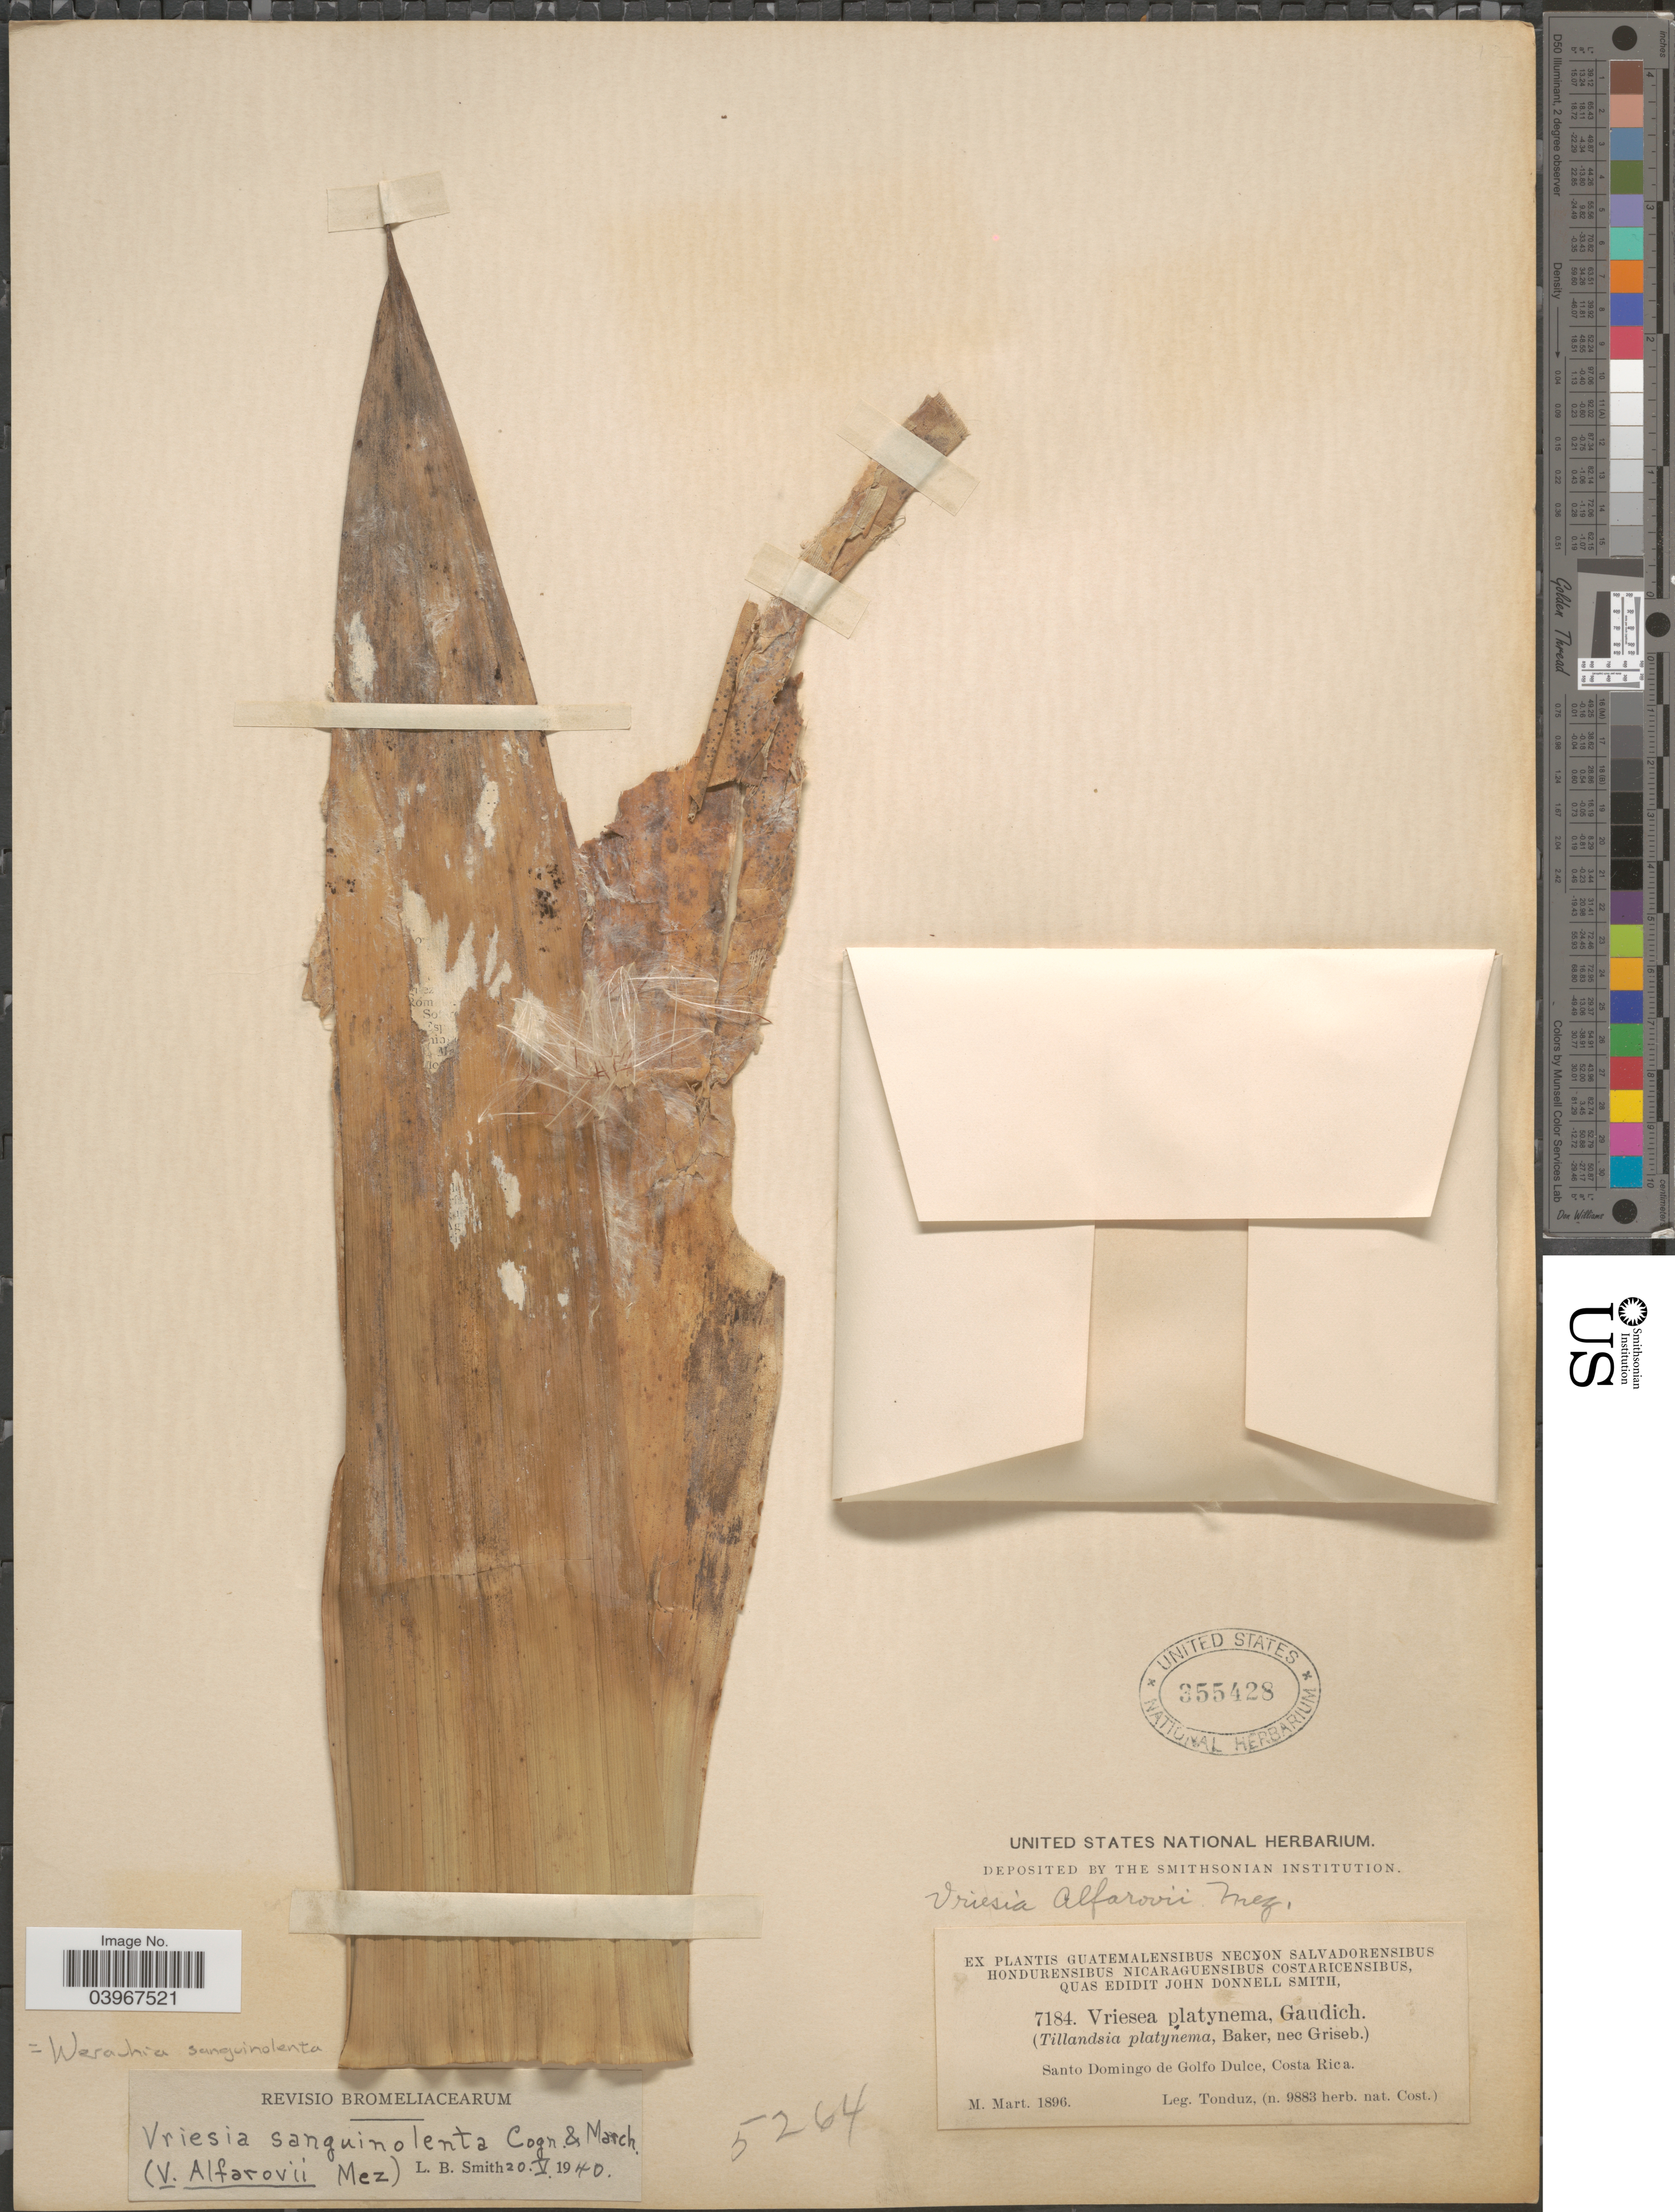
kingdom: Plantae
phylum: Tracheophyta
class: Liliopsida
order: Poales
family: Bromeliaceae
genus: Werauhia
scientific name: Werauhia sanguinolenta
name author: (Cogn. & Marchal) J.R. Grant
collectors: Tonduz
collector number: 7184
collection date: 1896-03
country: Costa Rica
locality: Santo Domingo de Golfo Dulce.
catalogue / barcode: US 355428